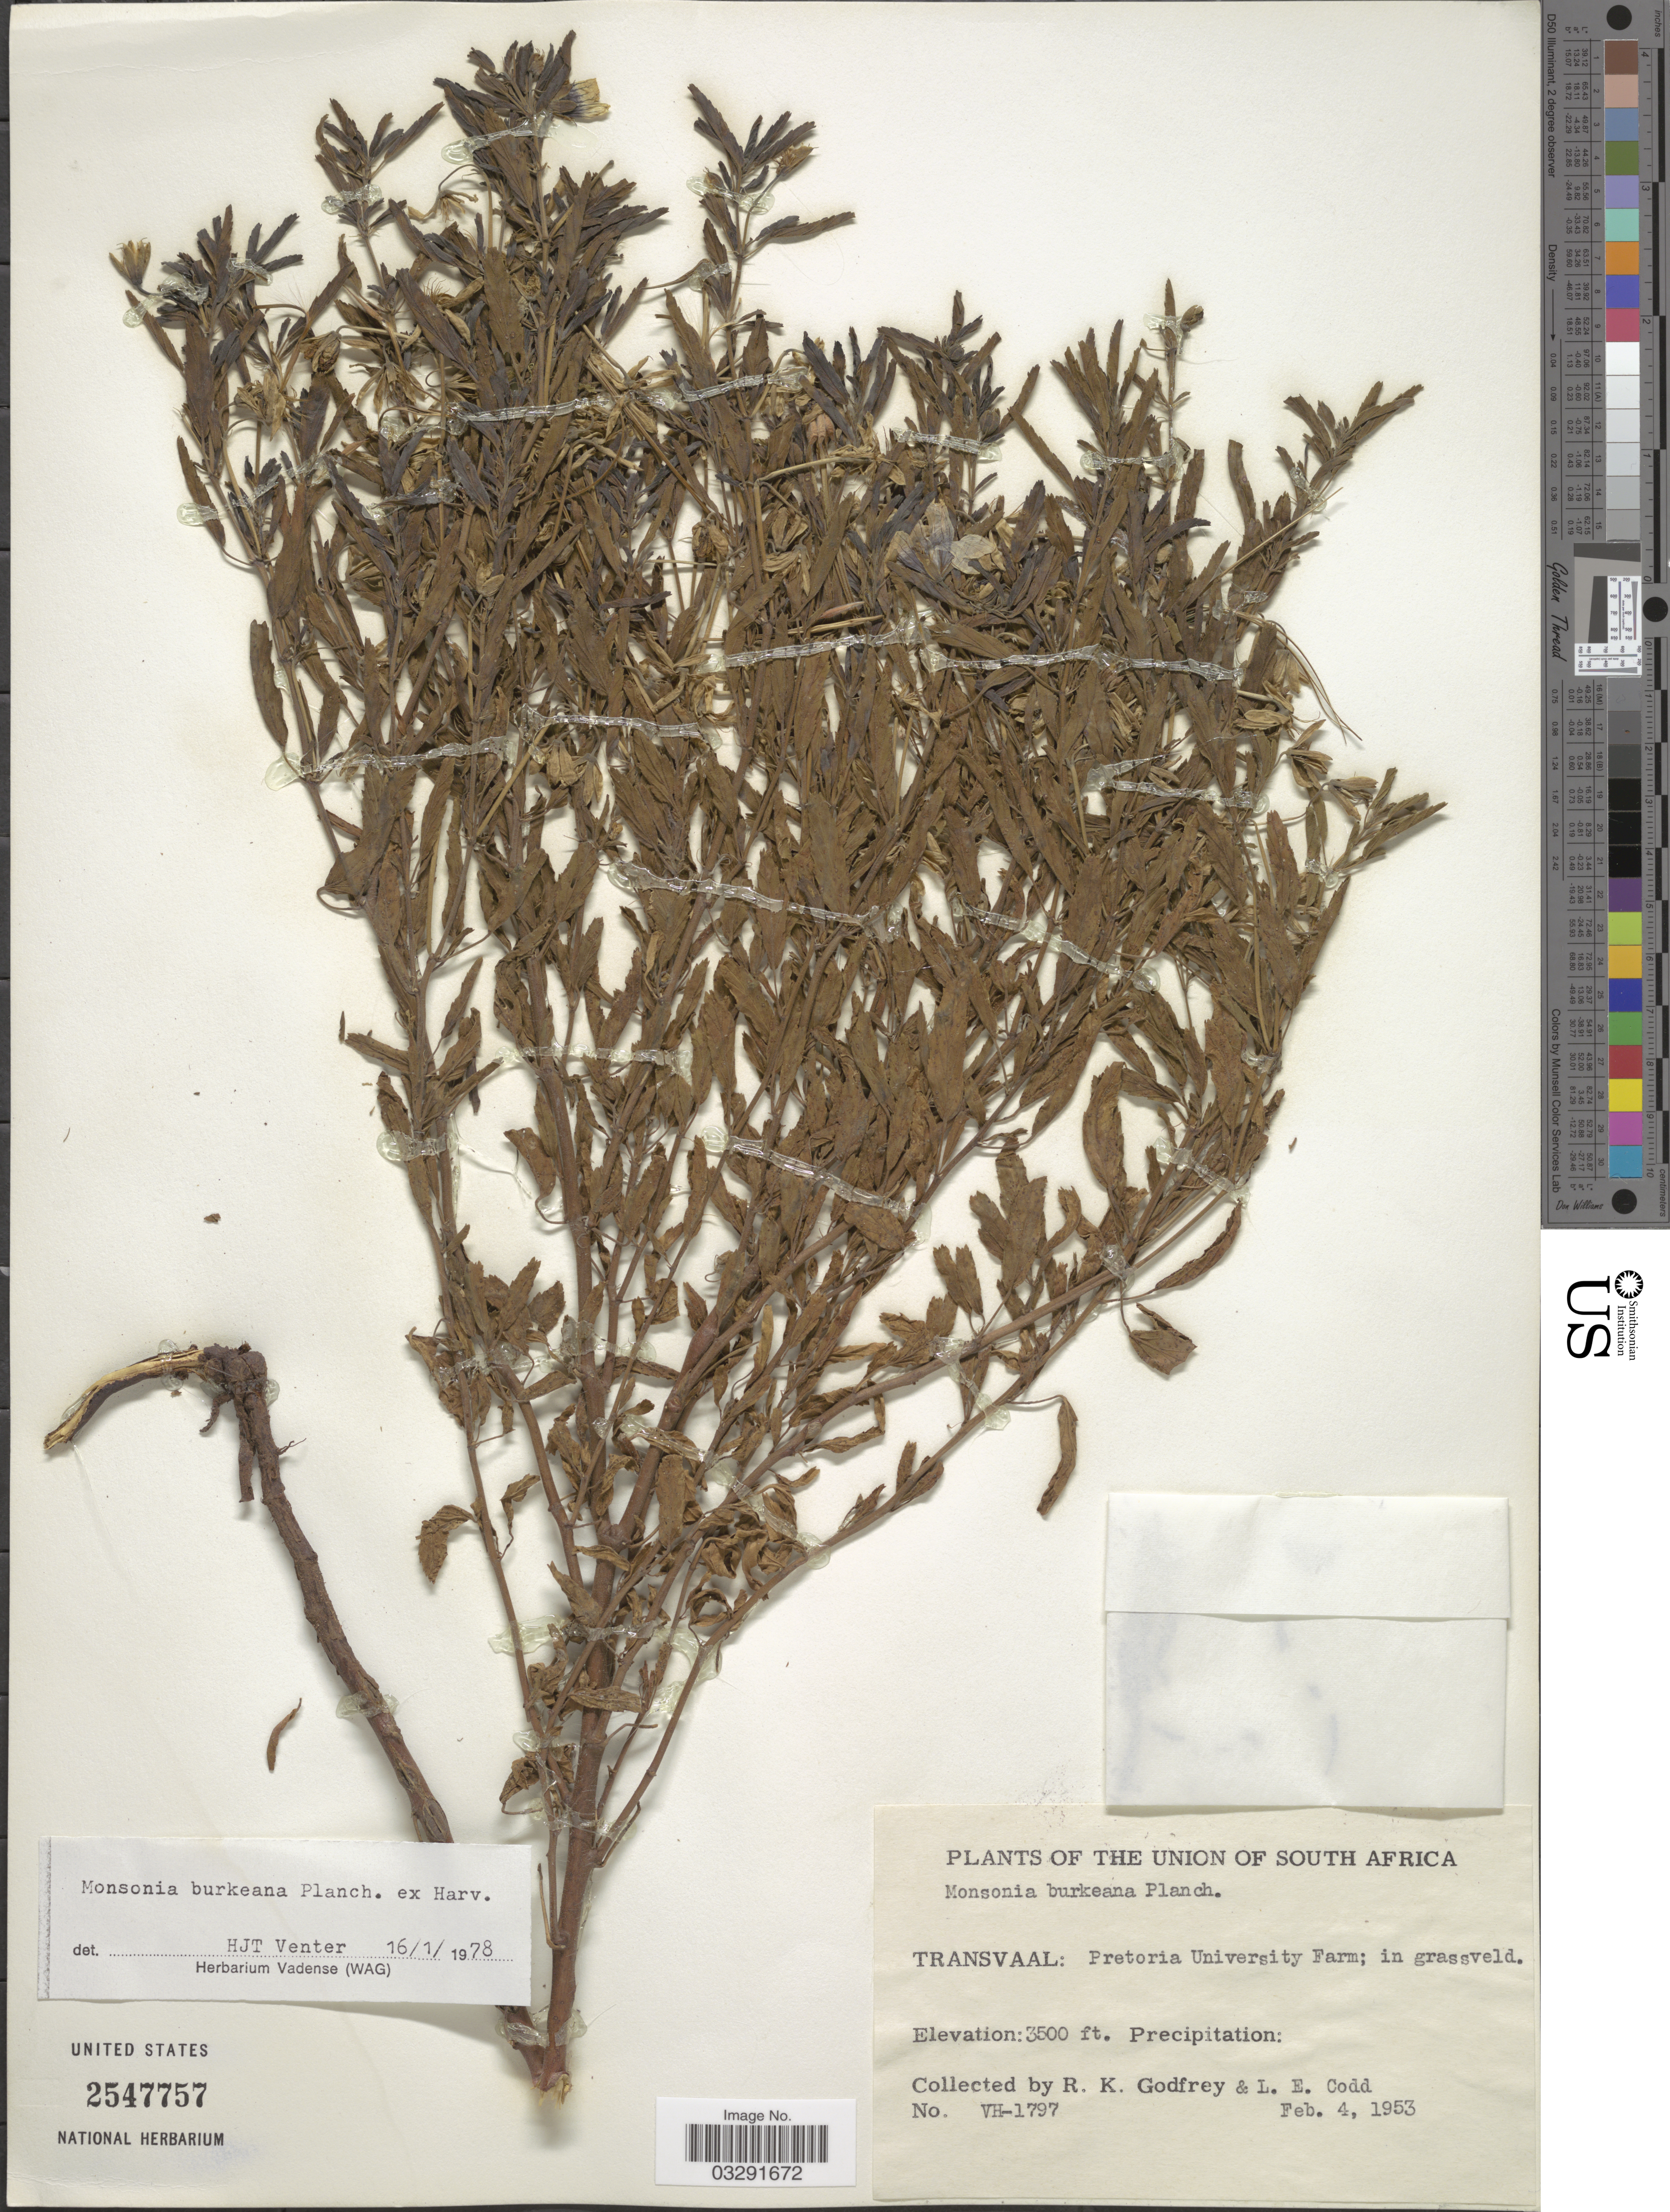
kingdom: Plantae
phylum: Tracheophyta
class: Magnoliopsida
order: Geraniales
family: Geraniaceae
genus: Monsonia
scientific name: Monsonia burkeana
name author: Planch. ex Harv.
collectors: R. K. Godfrey & L. Codd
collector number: VH-1797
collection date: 1953-02-04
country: South Africa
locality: The Union of South Africa. Transvaal: Pretoria University Farm.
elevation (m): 1067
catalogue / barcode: US 2547757